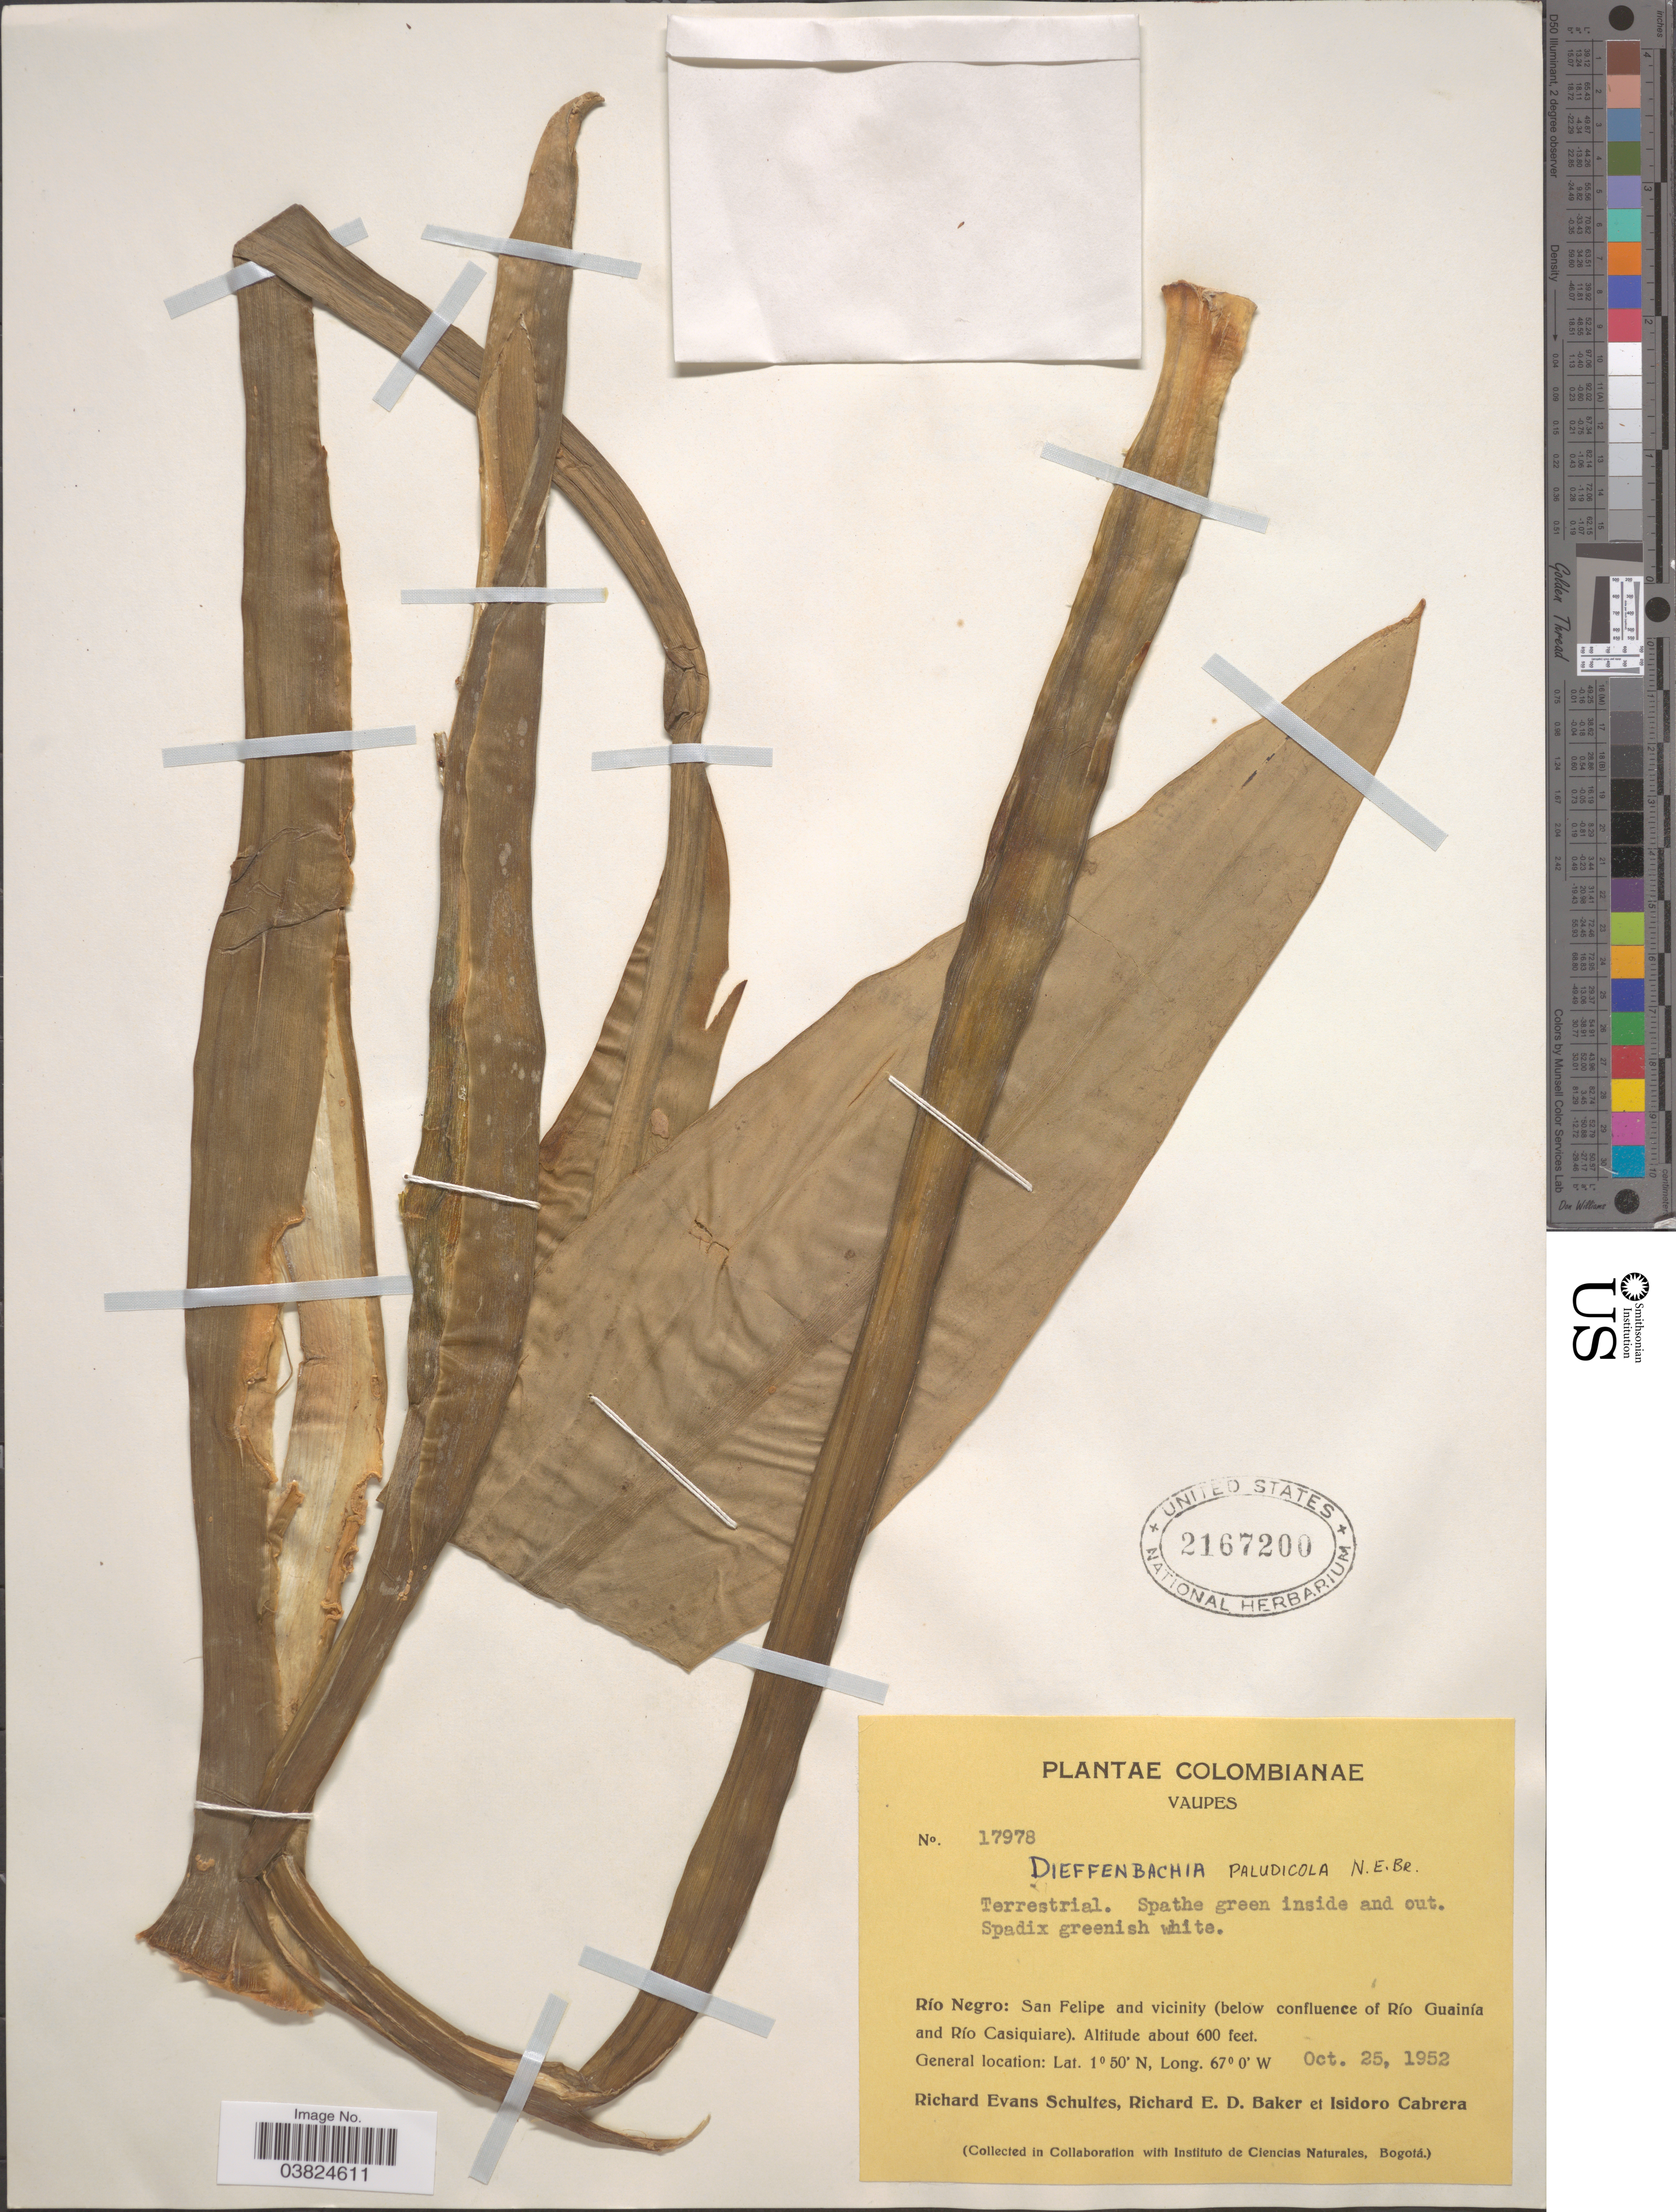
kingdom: Plantae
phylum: Tracheophyta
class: Liliopsida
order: Alismatales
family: Araceae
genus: Dieffenbachia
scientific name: Dieffenbachia paludicola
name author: N.E. Br. ex Gleason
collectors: R. E. Schultes, R. E. D. Baker & I. Cabrera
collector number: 17978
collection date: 1952-10-25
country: Colombia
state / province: Vaupés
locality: Río Negro: San Felipe and vicinity (below confluence of Río Guainía and Río Casiquiare).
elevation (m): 183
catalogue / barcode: US 2167200